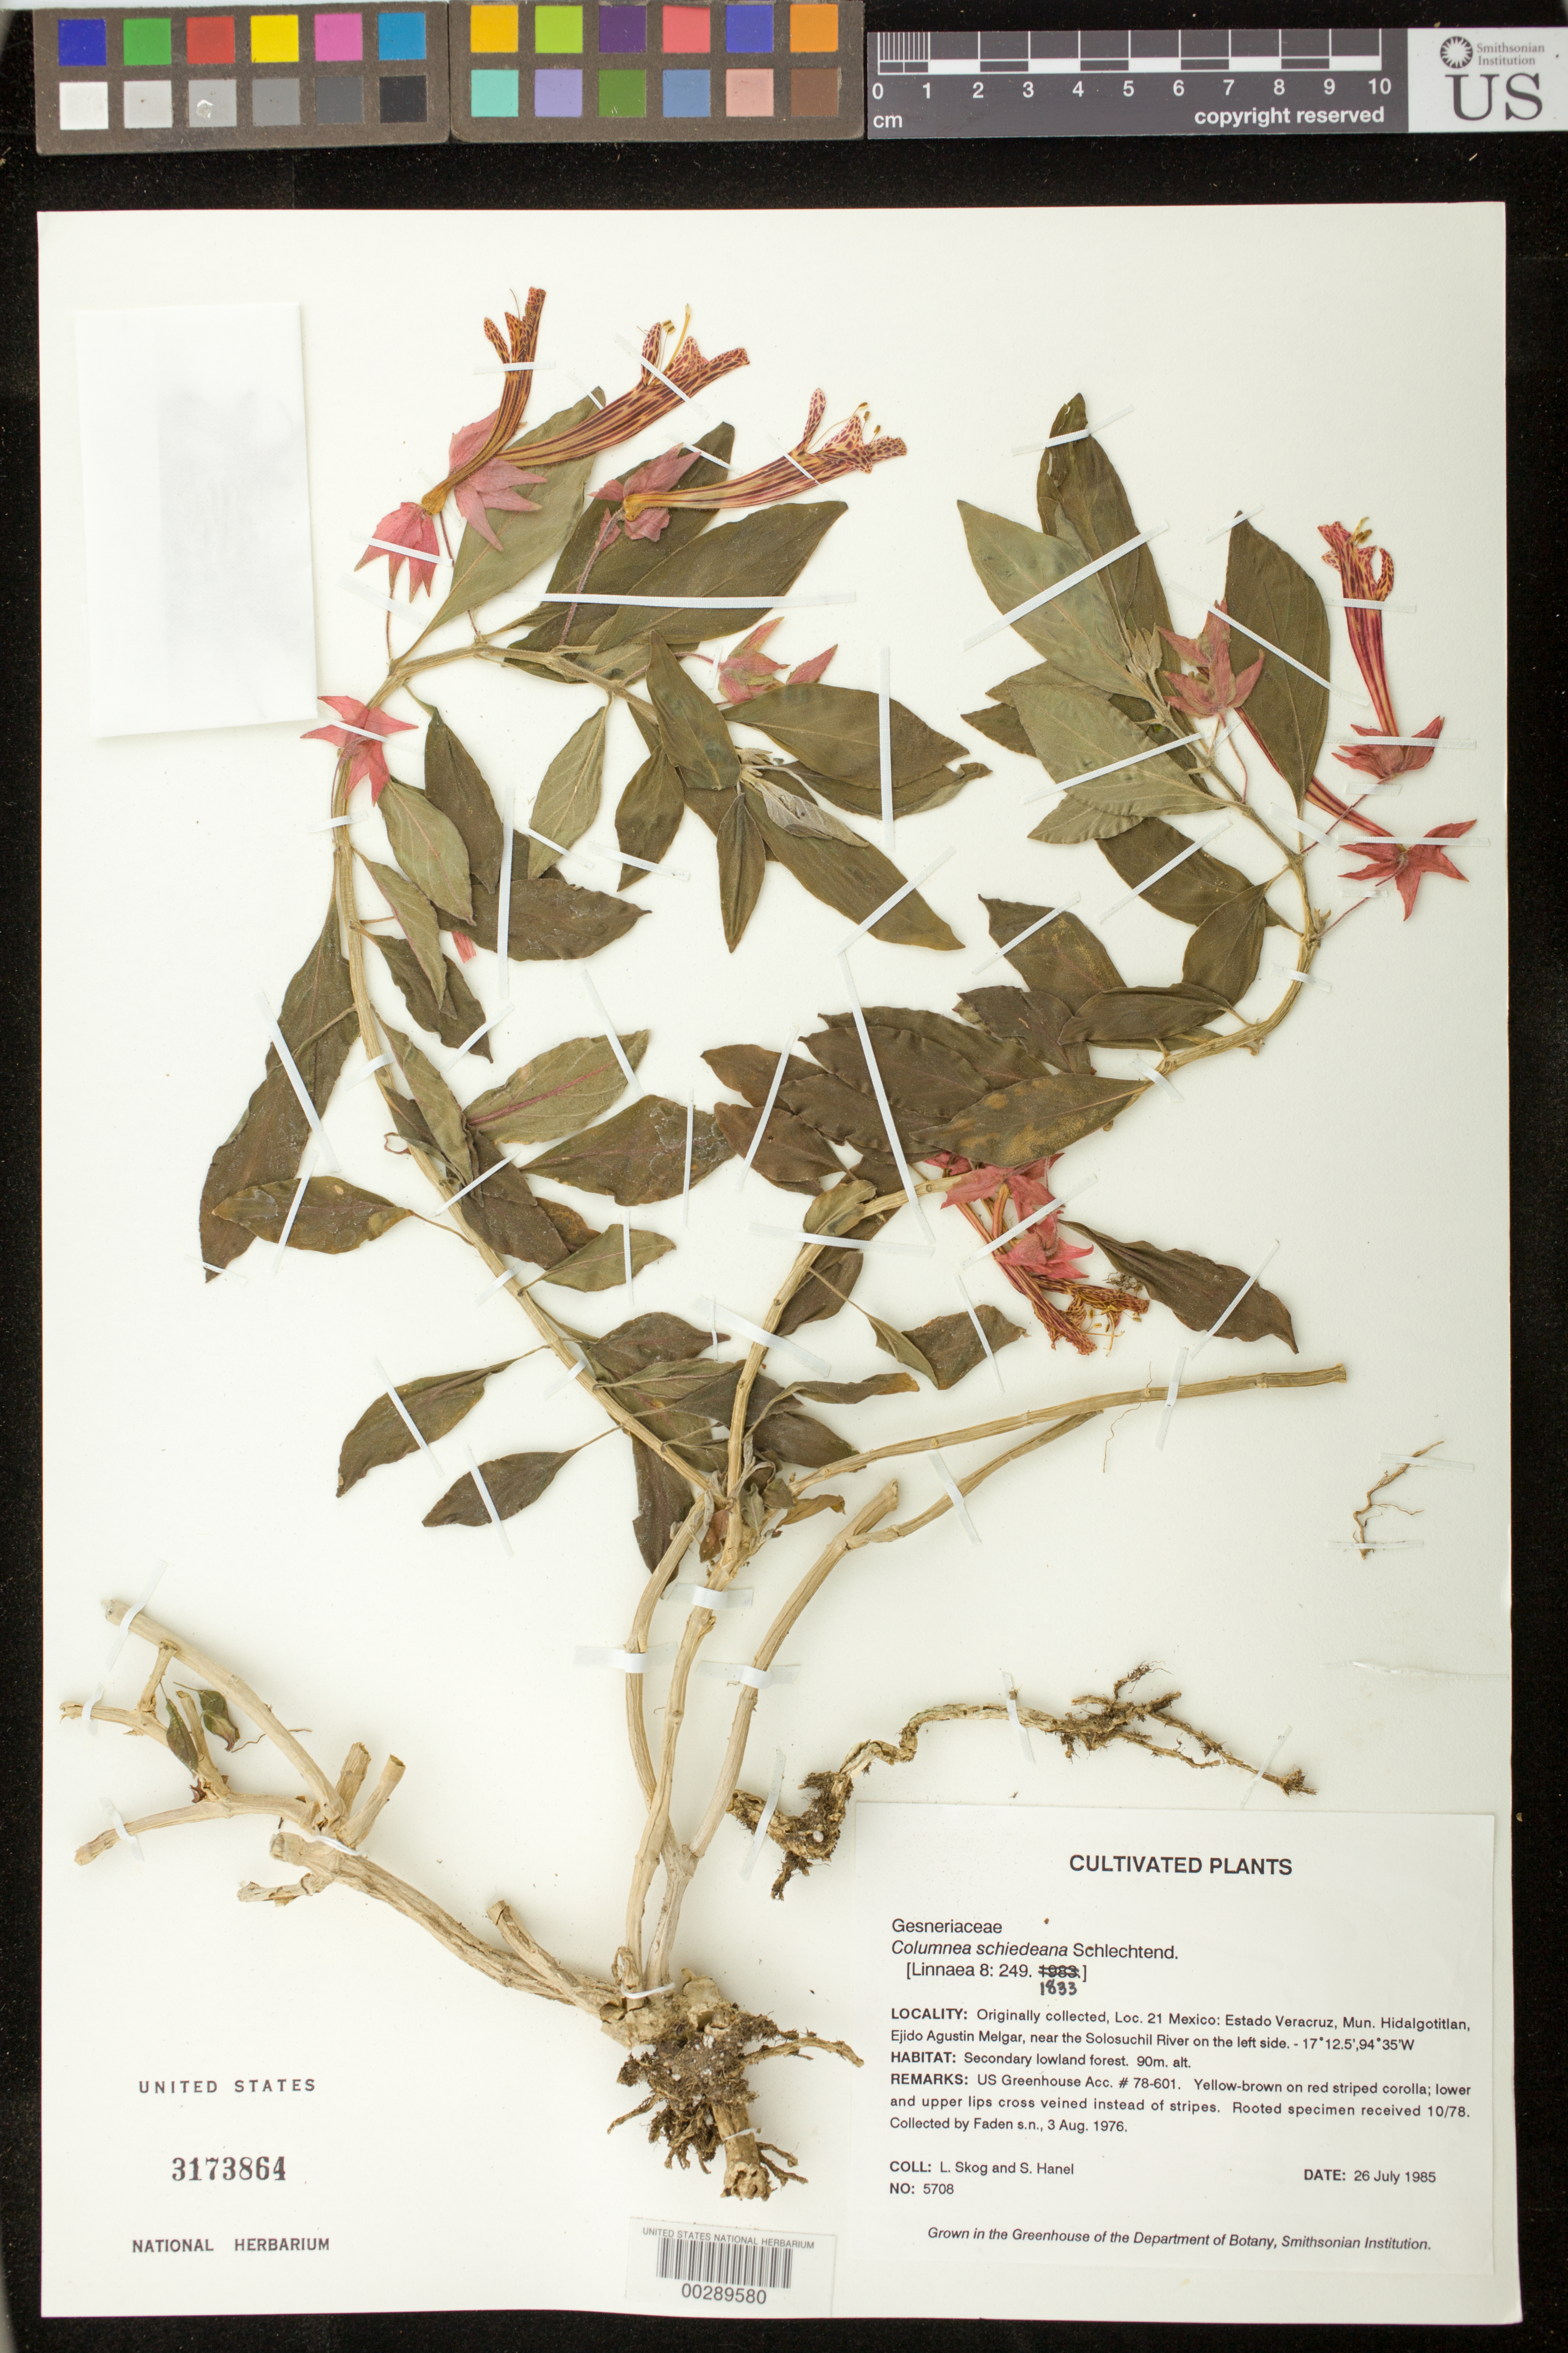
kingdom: Plantae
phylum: Tracheophyta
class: Magnoliopsida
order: Lamiales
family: Gesneriaceae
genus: Columnea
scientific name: Columnea schiedeana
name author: Schltdl.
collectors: L. E. Skog & S. Hanel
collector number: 5708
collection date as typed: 26 Jul 1985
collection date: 1985-07-26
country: Mexico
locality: Mexico: Veracruz, Hidalgotitlan, Ejido Agustin Melgar, near Solosuchil River on left side, 90 m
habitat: Secondary lowland forest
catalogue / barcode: US 3173864